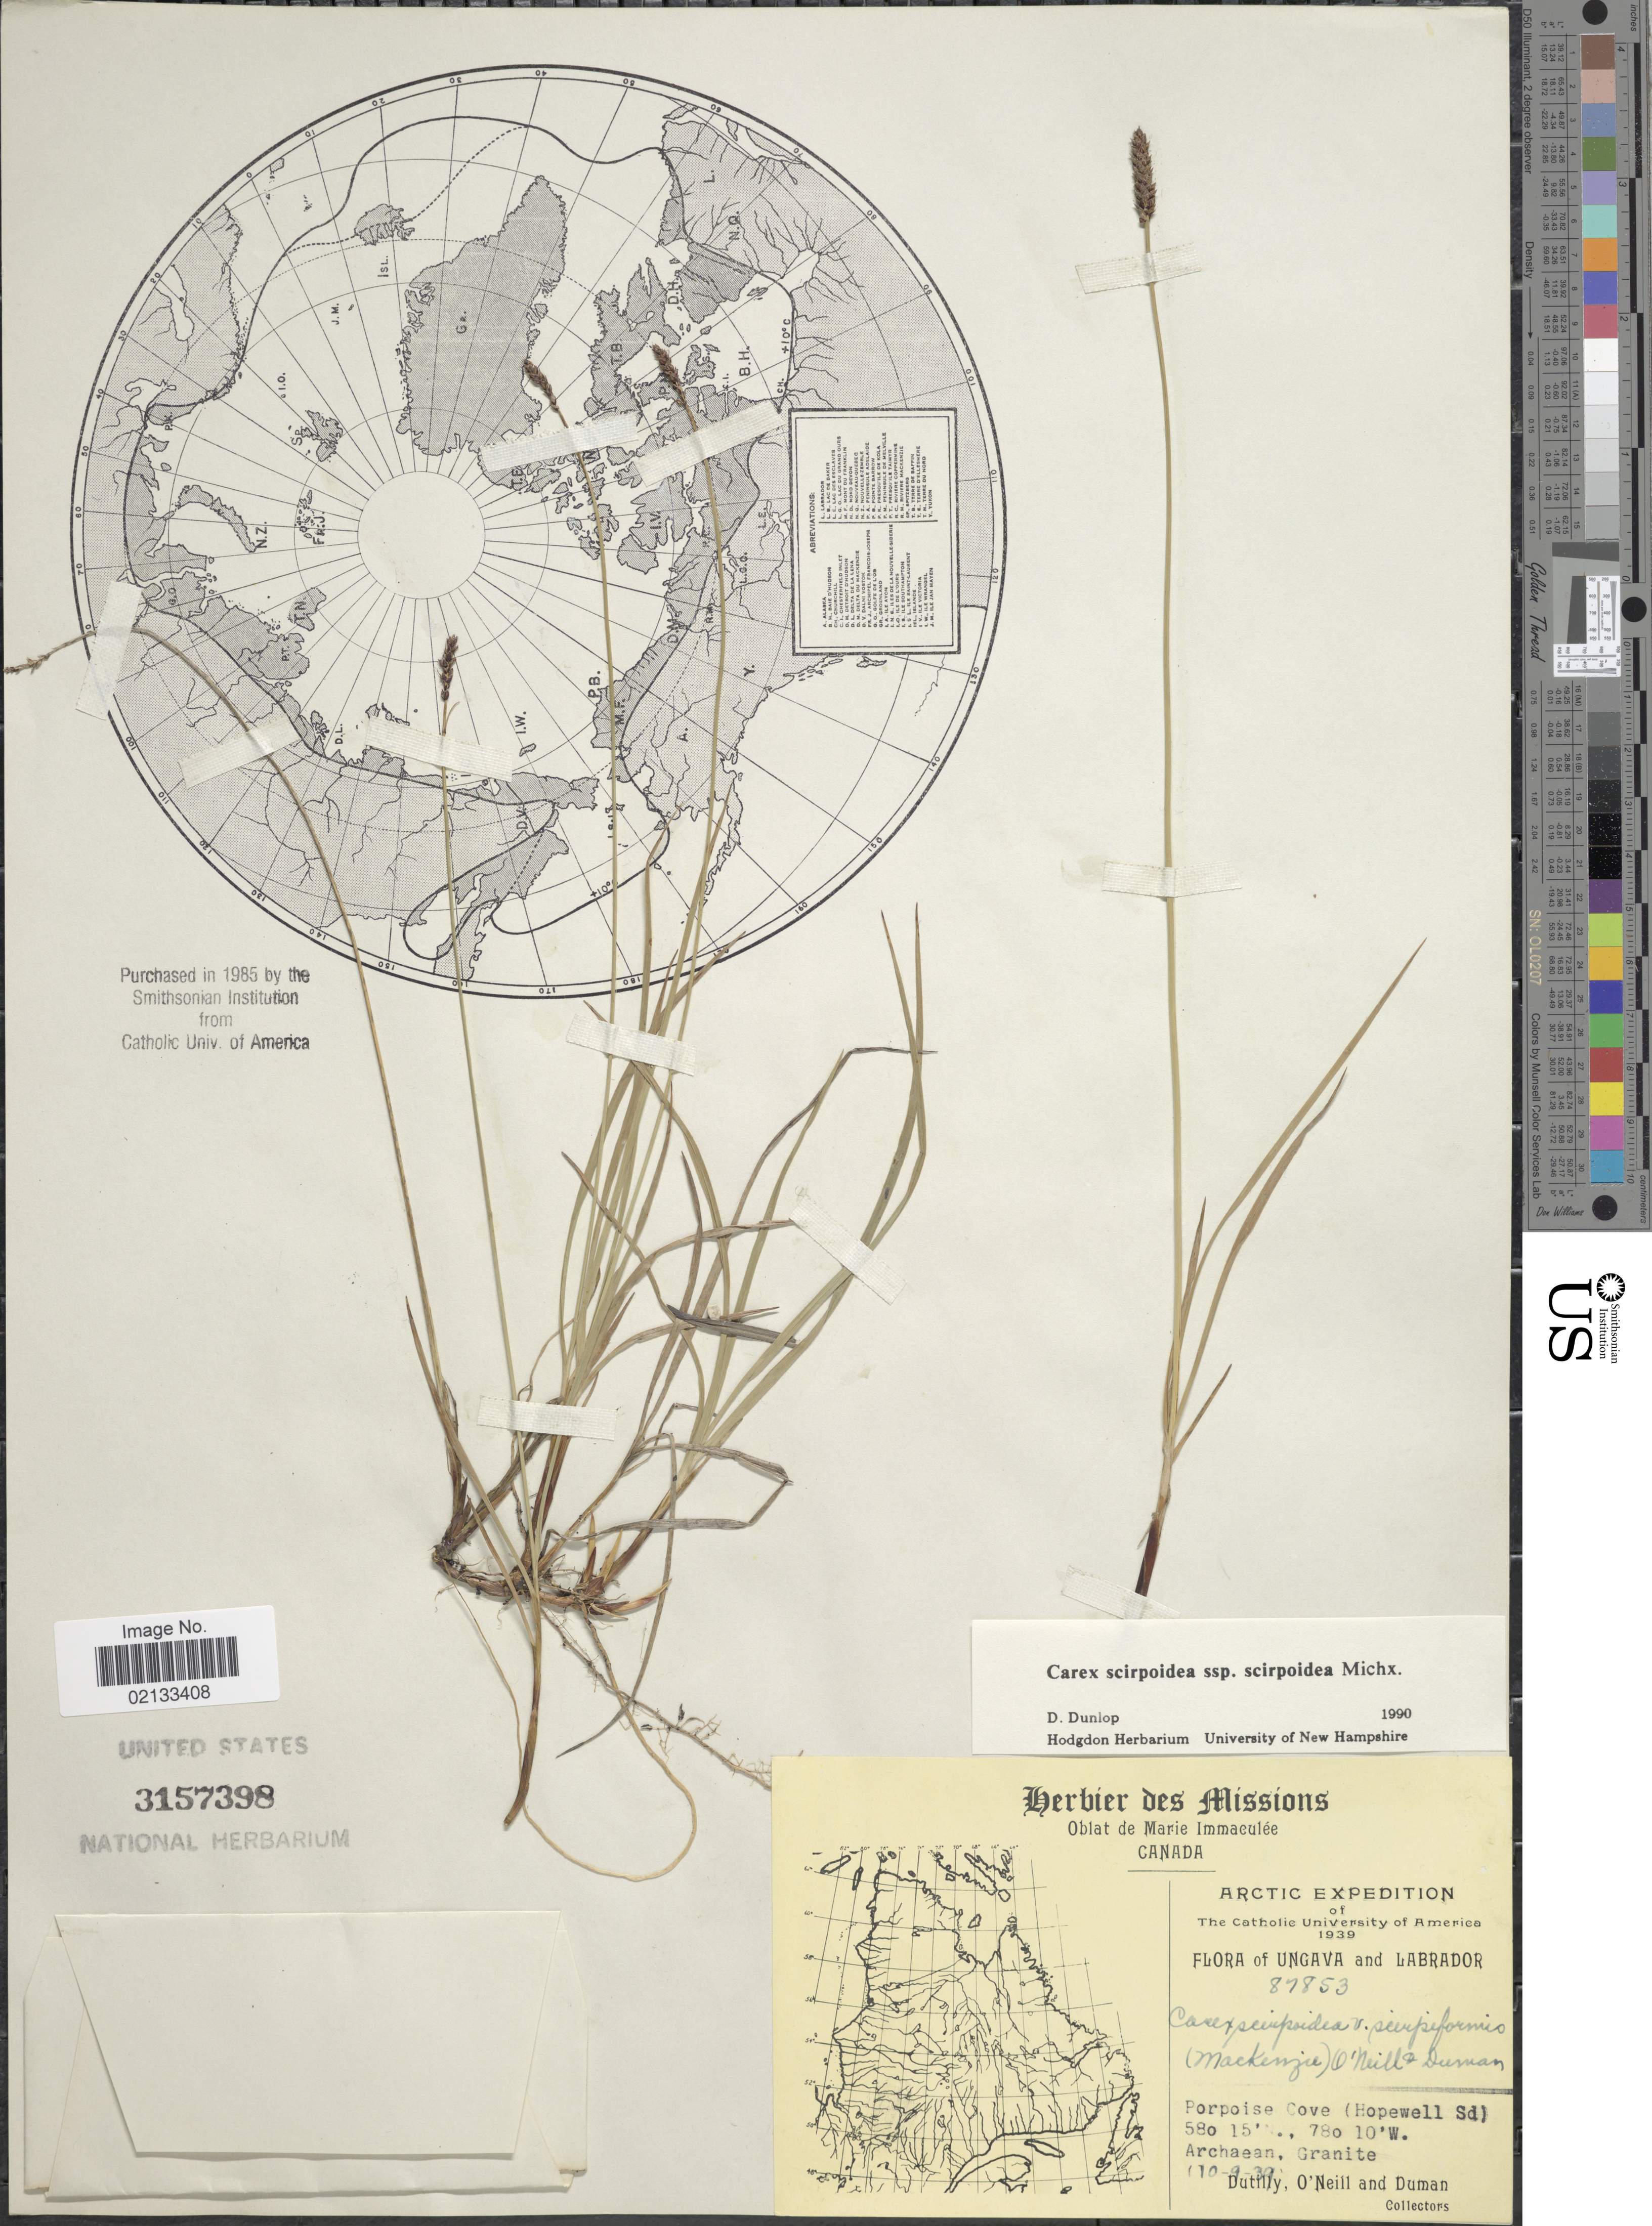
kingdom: Plantae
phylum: Tracheophyta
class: Liliopsida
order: Poales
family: Cyperaceae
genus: Carex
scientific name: Carex scirpoidea subsp. scirpoidea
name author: Michx.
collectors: -. Dutilly, O' Neill & -. Duman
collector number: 87853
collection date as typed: Transcribed d/m/y: 10/9/39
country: Canada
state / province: Newfoundland and Labrador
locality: Arctic, Ungava and Labrador, Porpoise Cove (Hopewell Sd)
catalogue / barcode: US 3157398